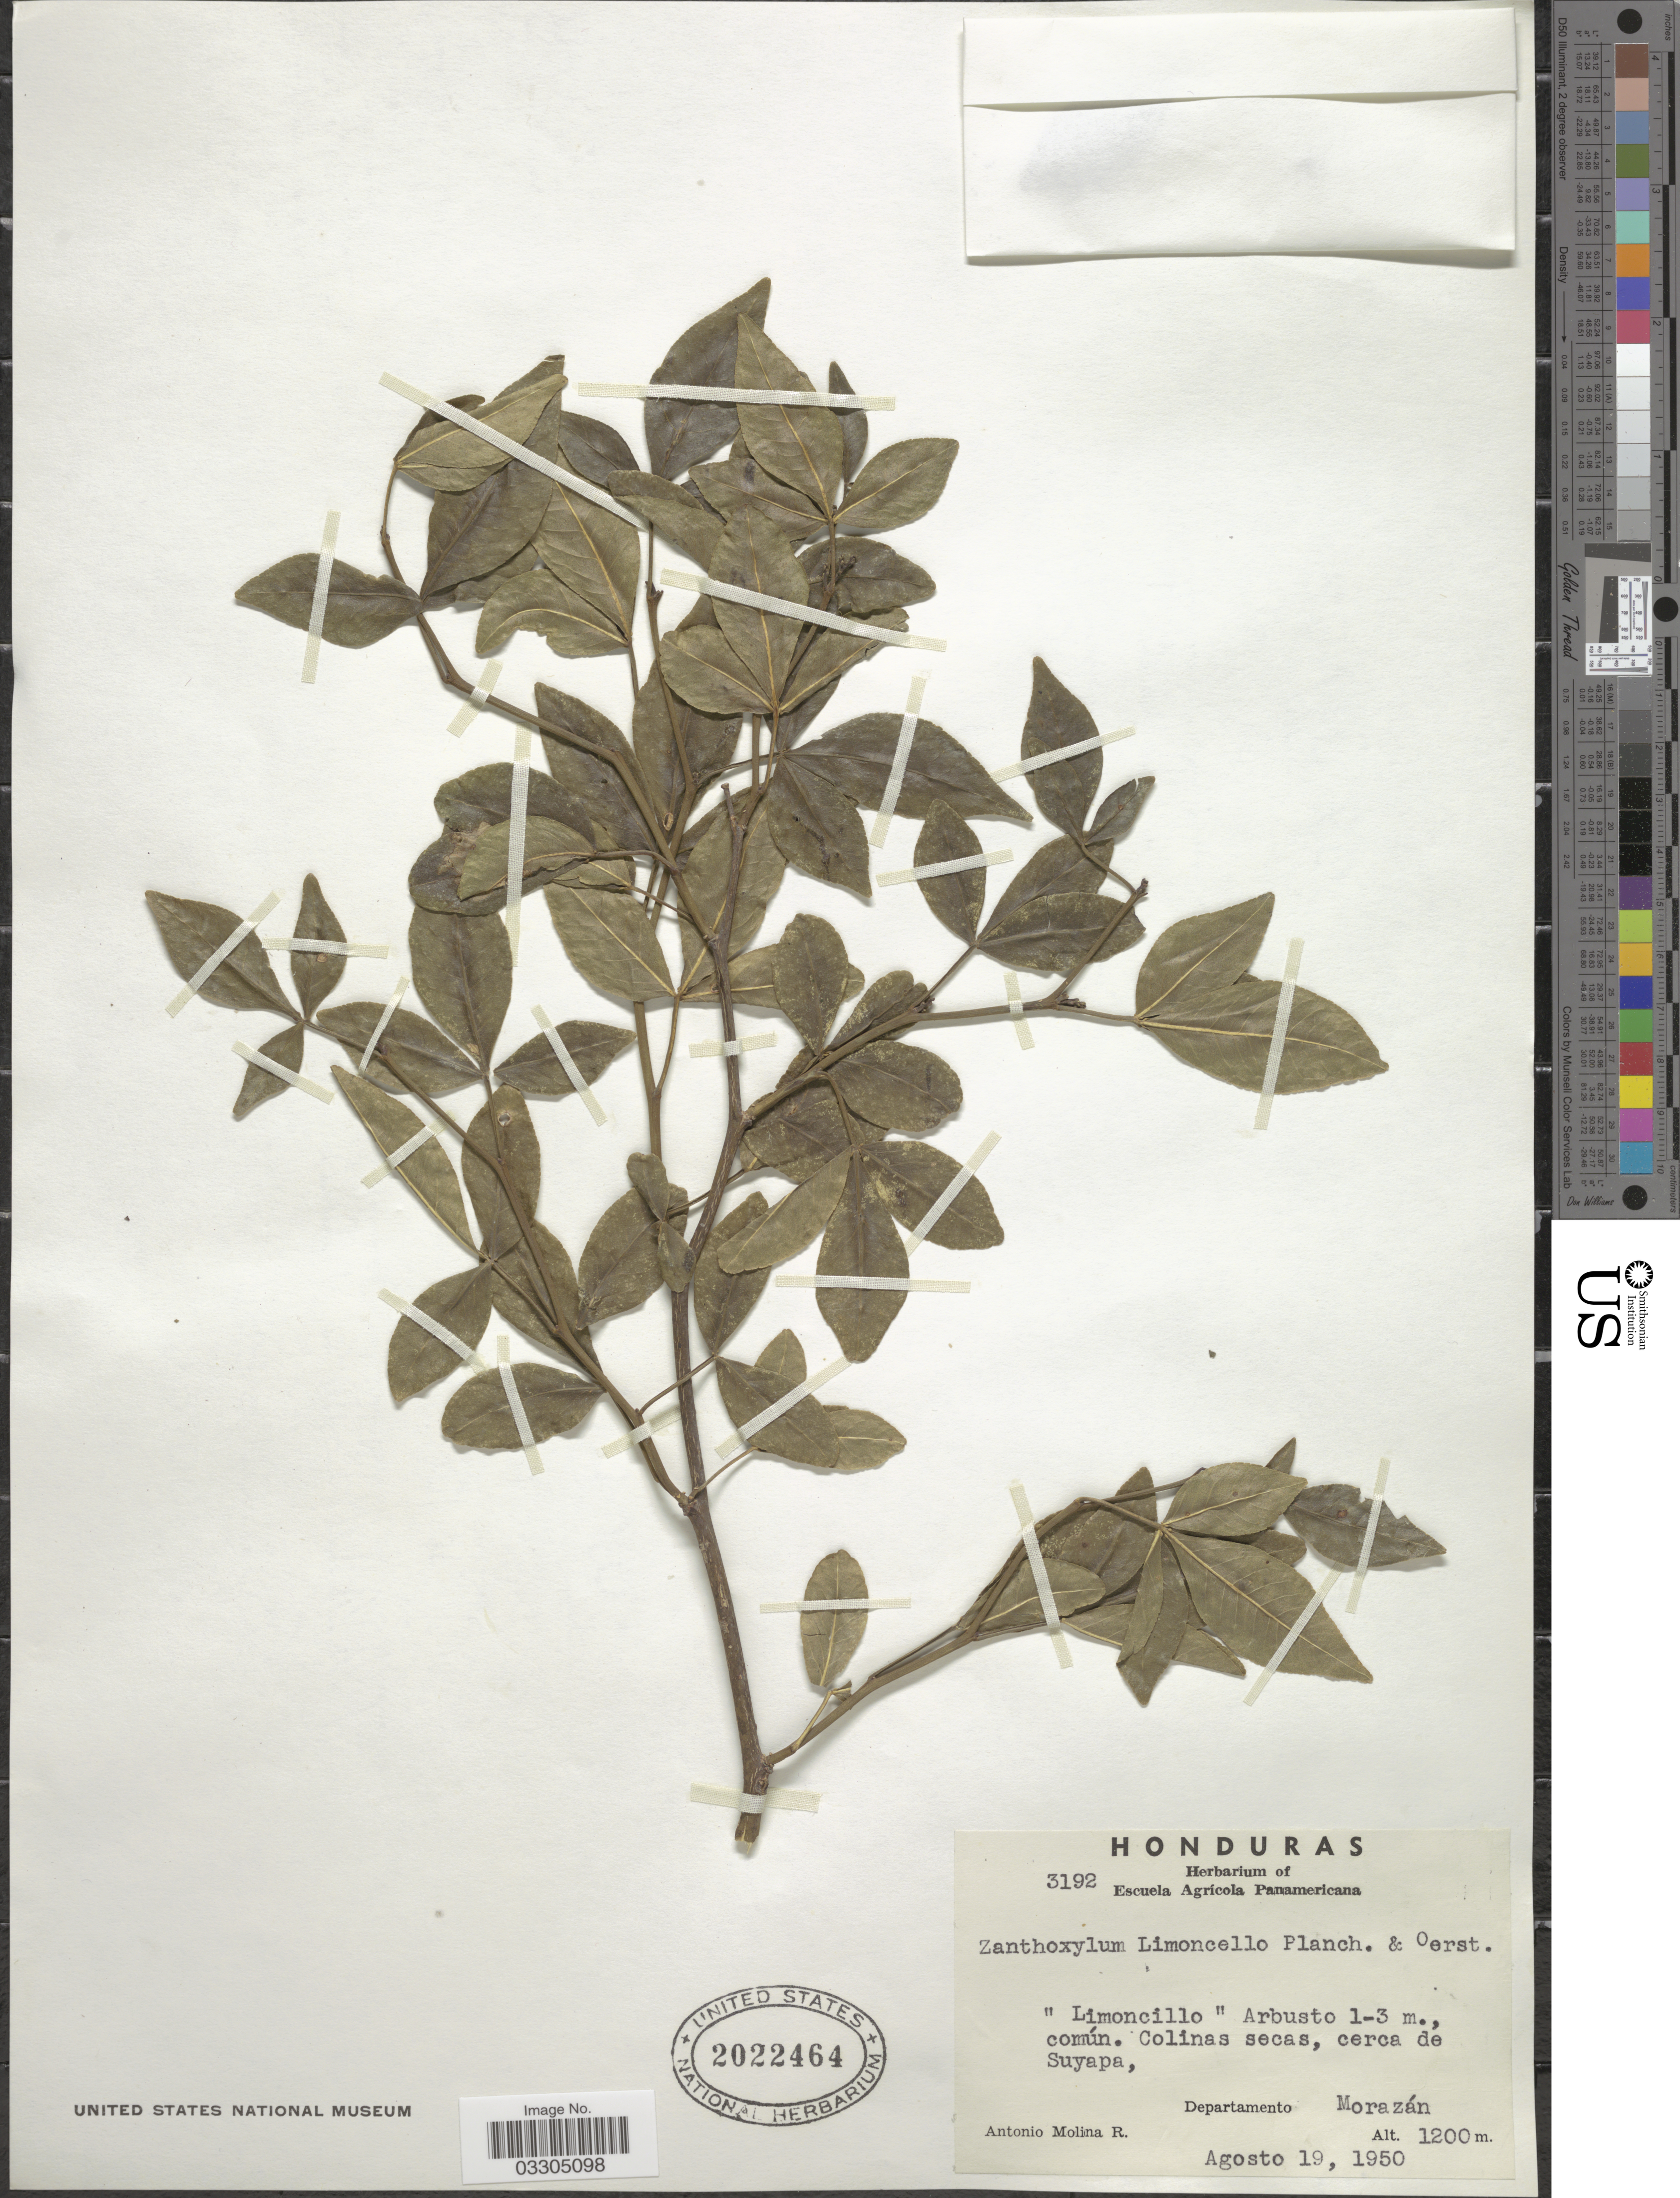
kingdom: Plantae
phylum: Tracheophyta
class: Magnoliopsida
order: Sapindales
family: Rutaceae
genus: Zanthoxylum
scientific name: Zanthoxylum limoncello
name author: Planch. & Oerst.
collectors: A. Molina R.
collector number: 3192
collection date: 1950-08-19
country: Honduras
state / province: Fco. Morazán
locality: Común. Colinas secas, cerca de Suyapa, Departamento Morazán.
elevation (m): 1200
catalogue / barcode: US 2022464